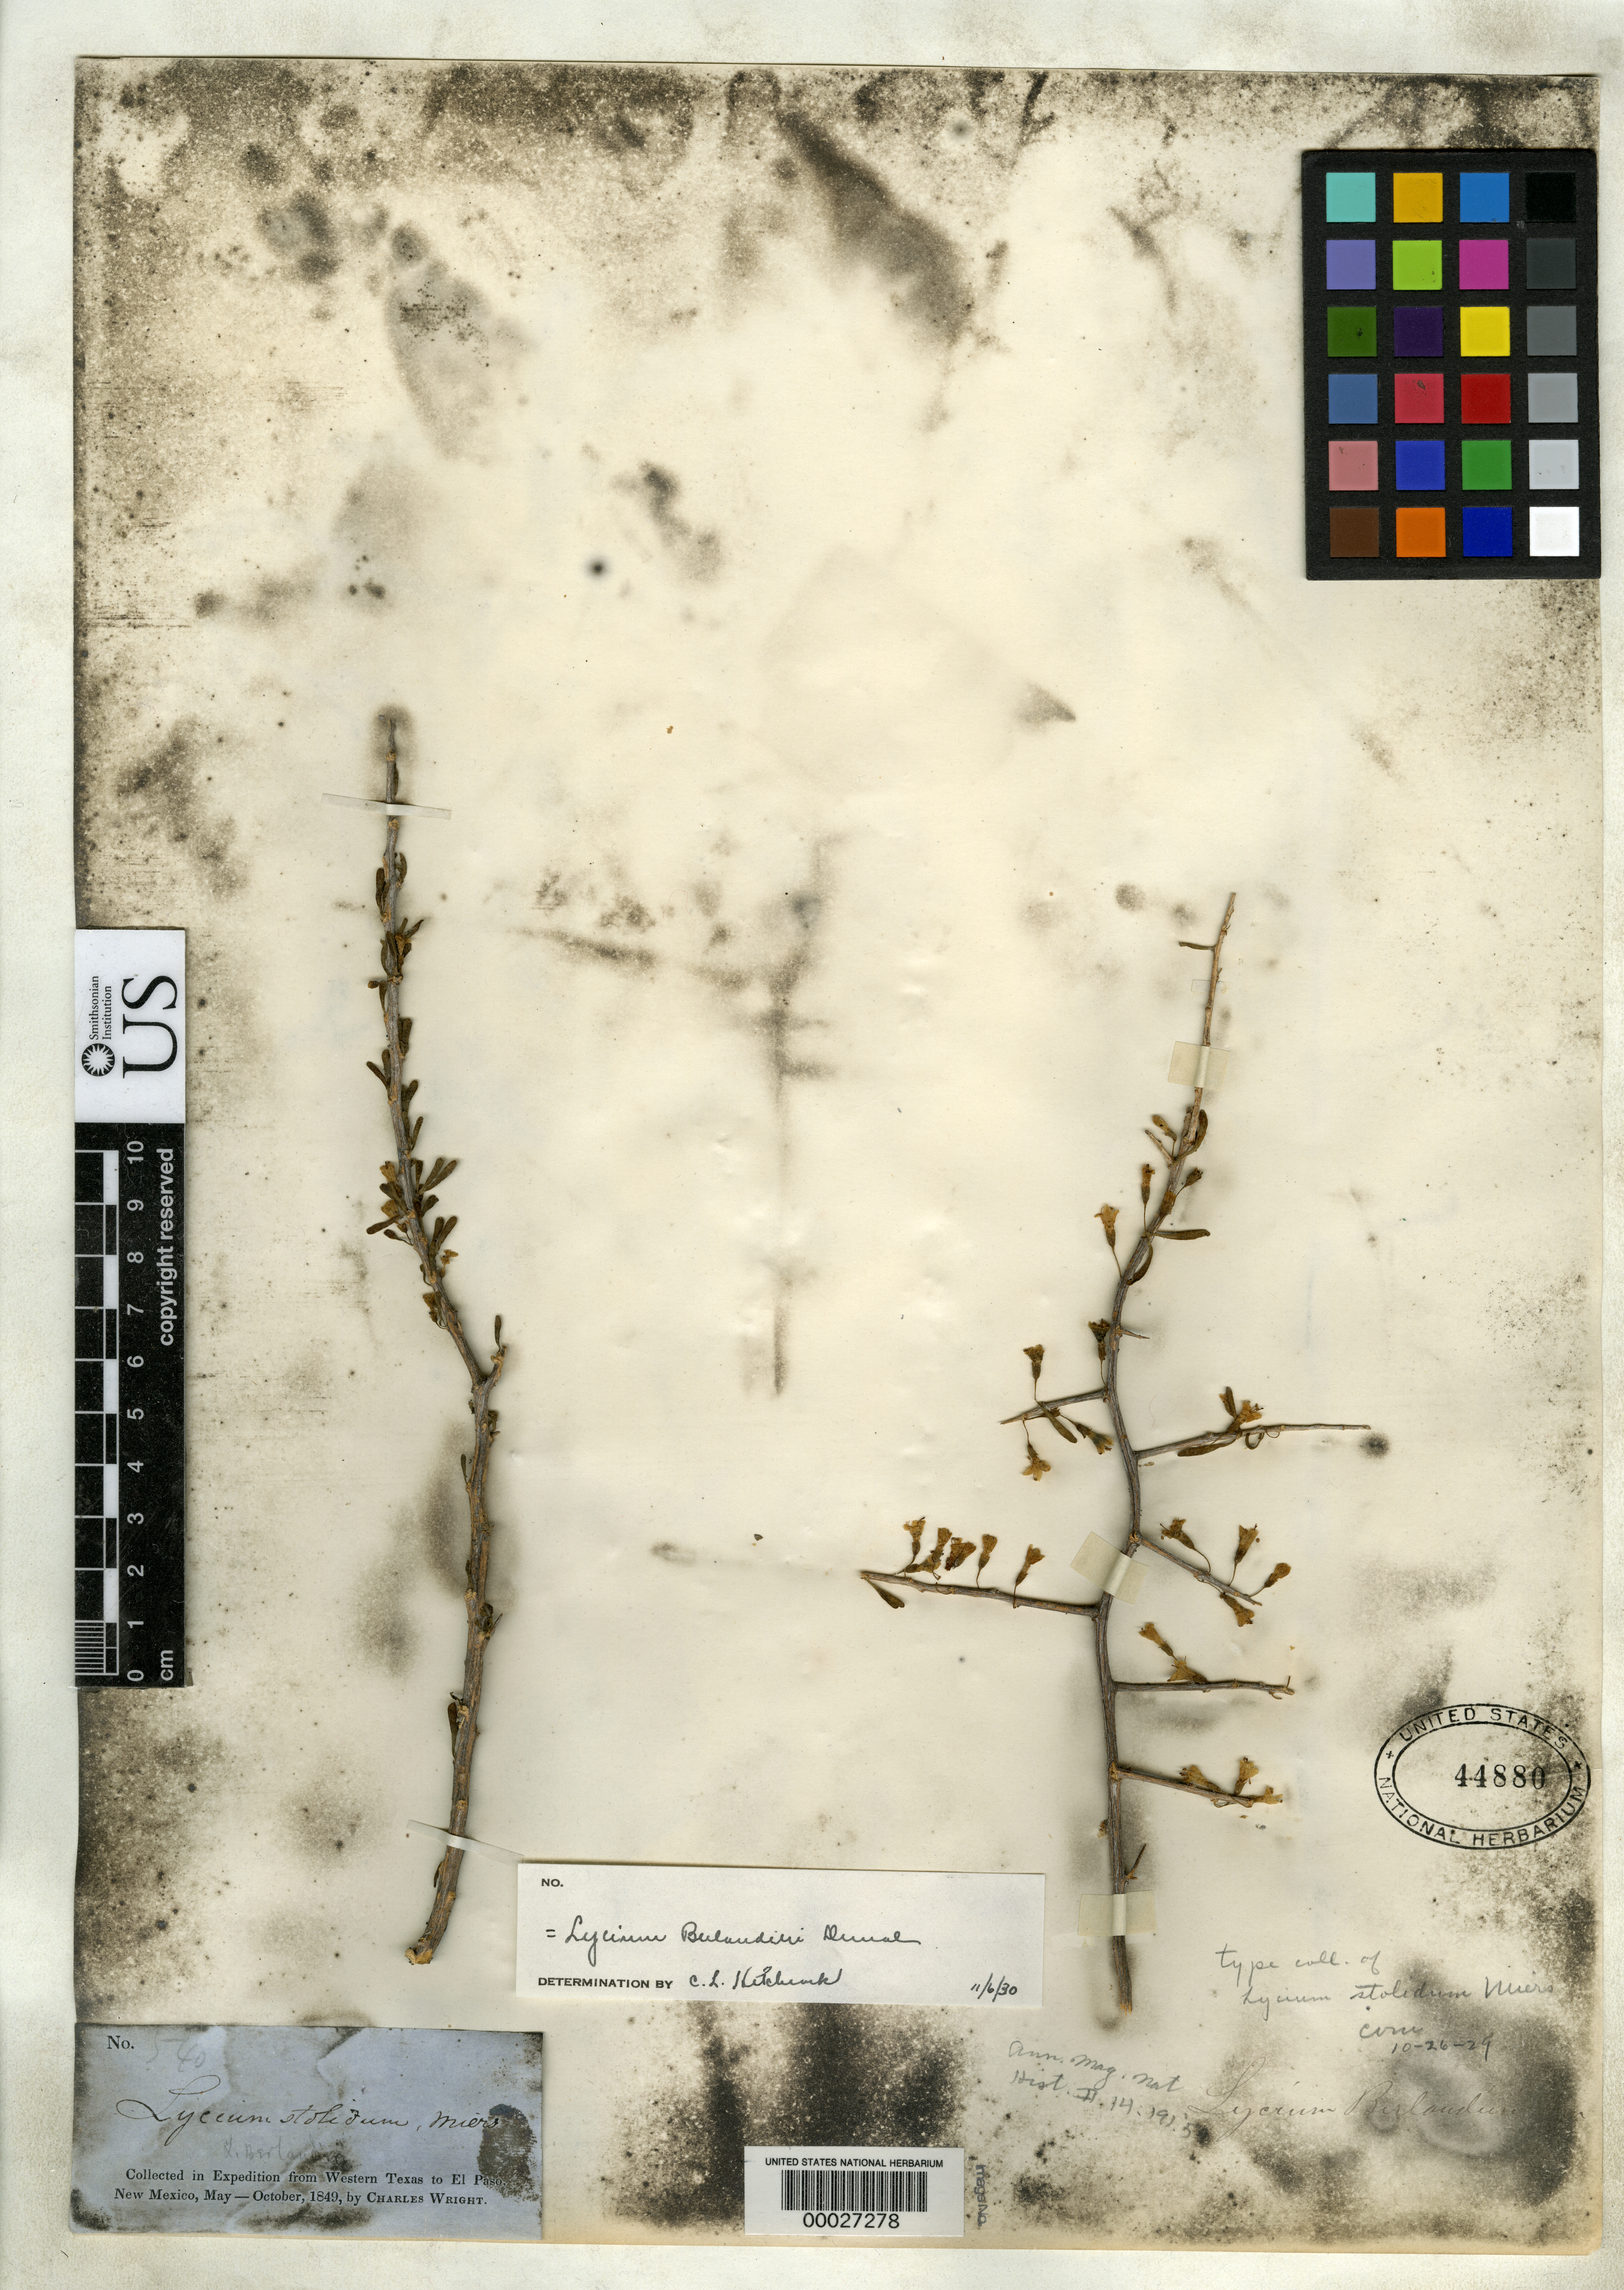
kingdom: Plantae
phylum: Tracheophyta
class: Magnoliopsida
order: Solanales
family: Solanaceae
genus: Lycium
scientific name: Lycium stolidum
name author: Miers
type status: Type Collection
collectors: C. Wright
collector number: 540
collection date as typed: Oct 1849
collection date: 1849-10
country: United States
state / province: Texas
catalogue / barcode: US 44880